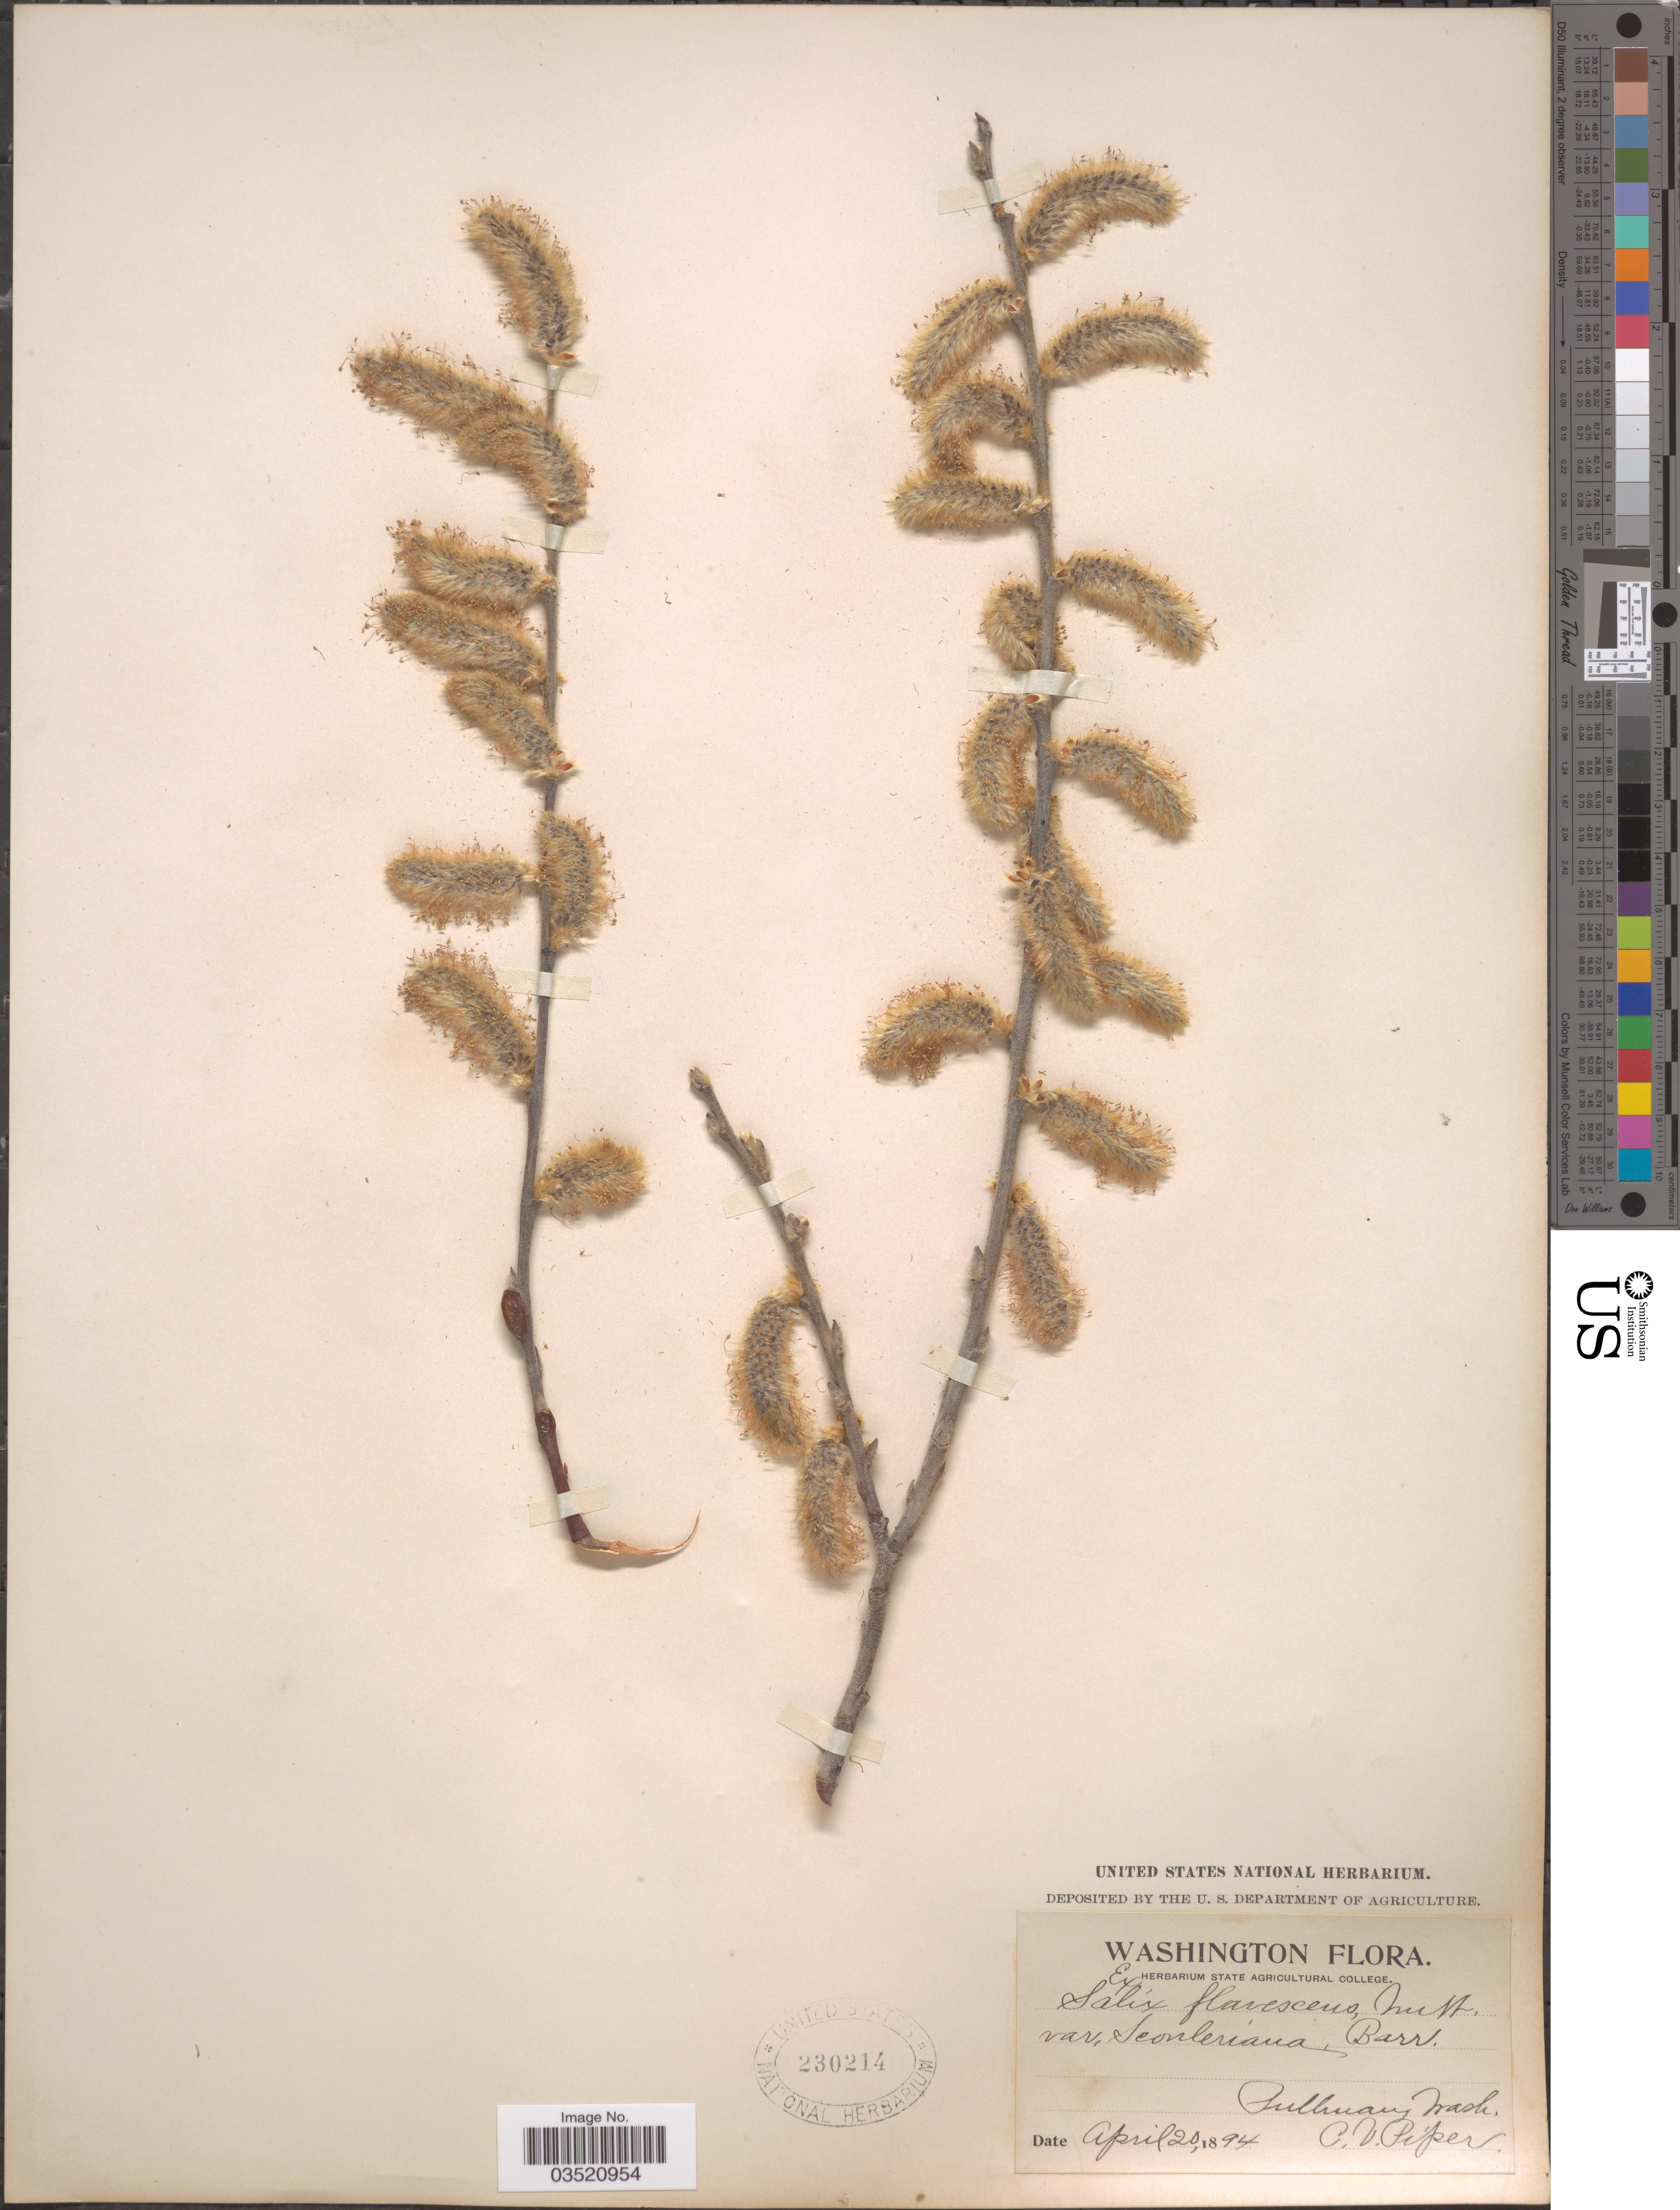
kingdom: Plantae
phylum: Tracheophyta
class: Magnoliopsida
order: Malpighiales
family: Salicaceae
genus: Salix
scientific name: Salix scouleriana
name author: Barratt ex Hook.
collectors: C. V. Piper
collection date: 1894-04-20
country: United States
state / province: Washington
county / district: Whitman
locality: Pullman.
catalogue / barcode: US 232014